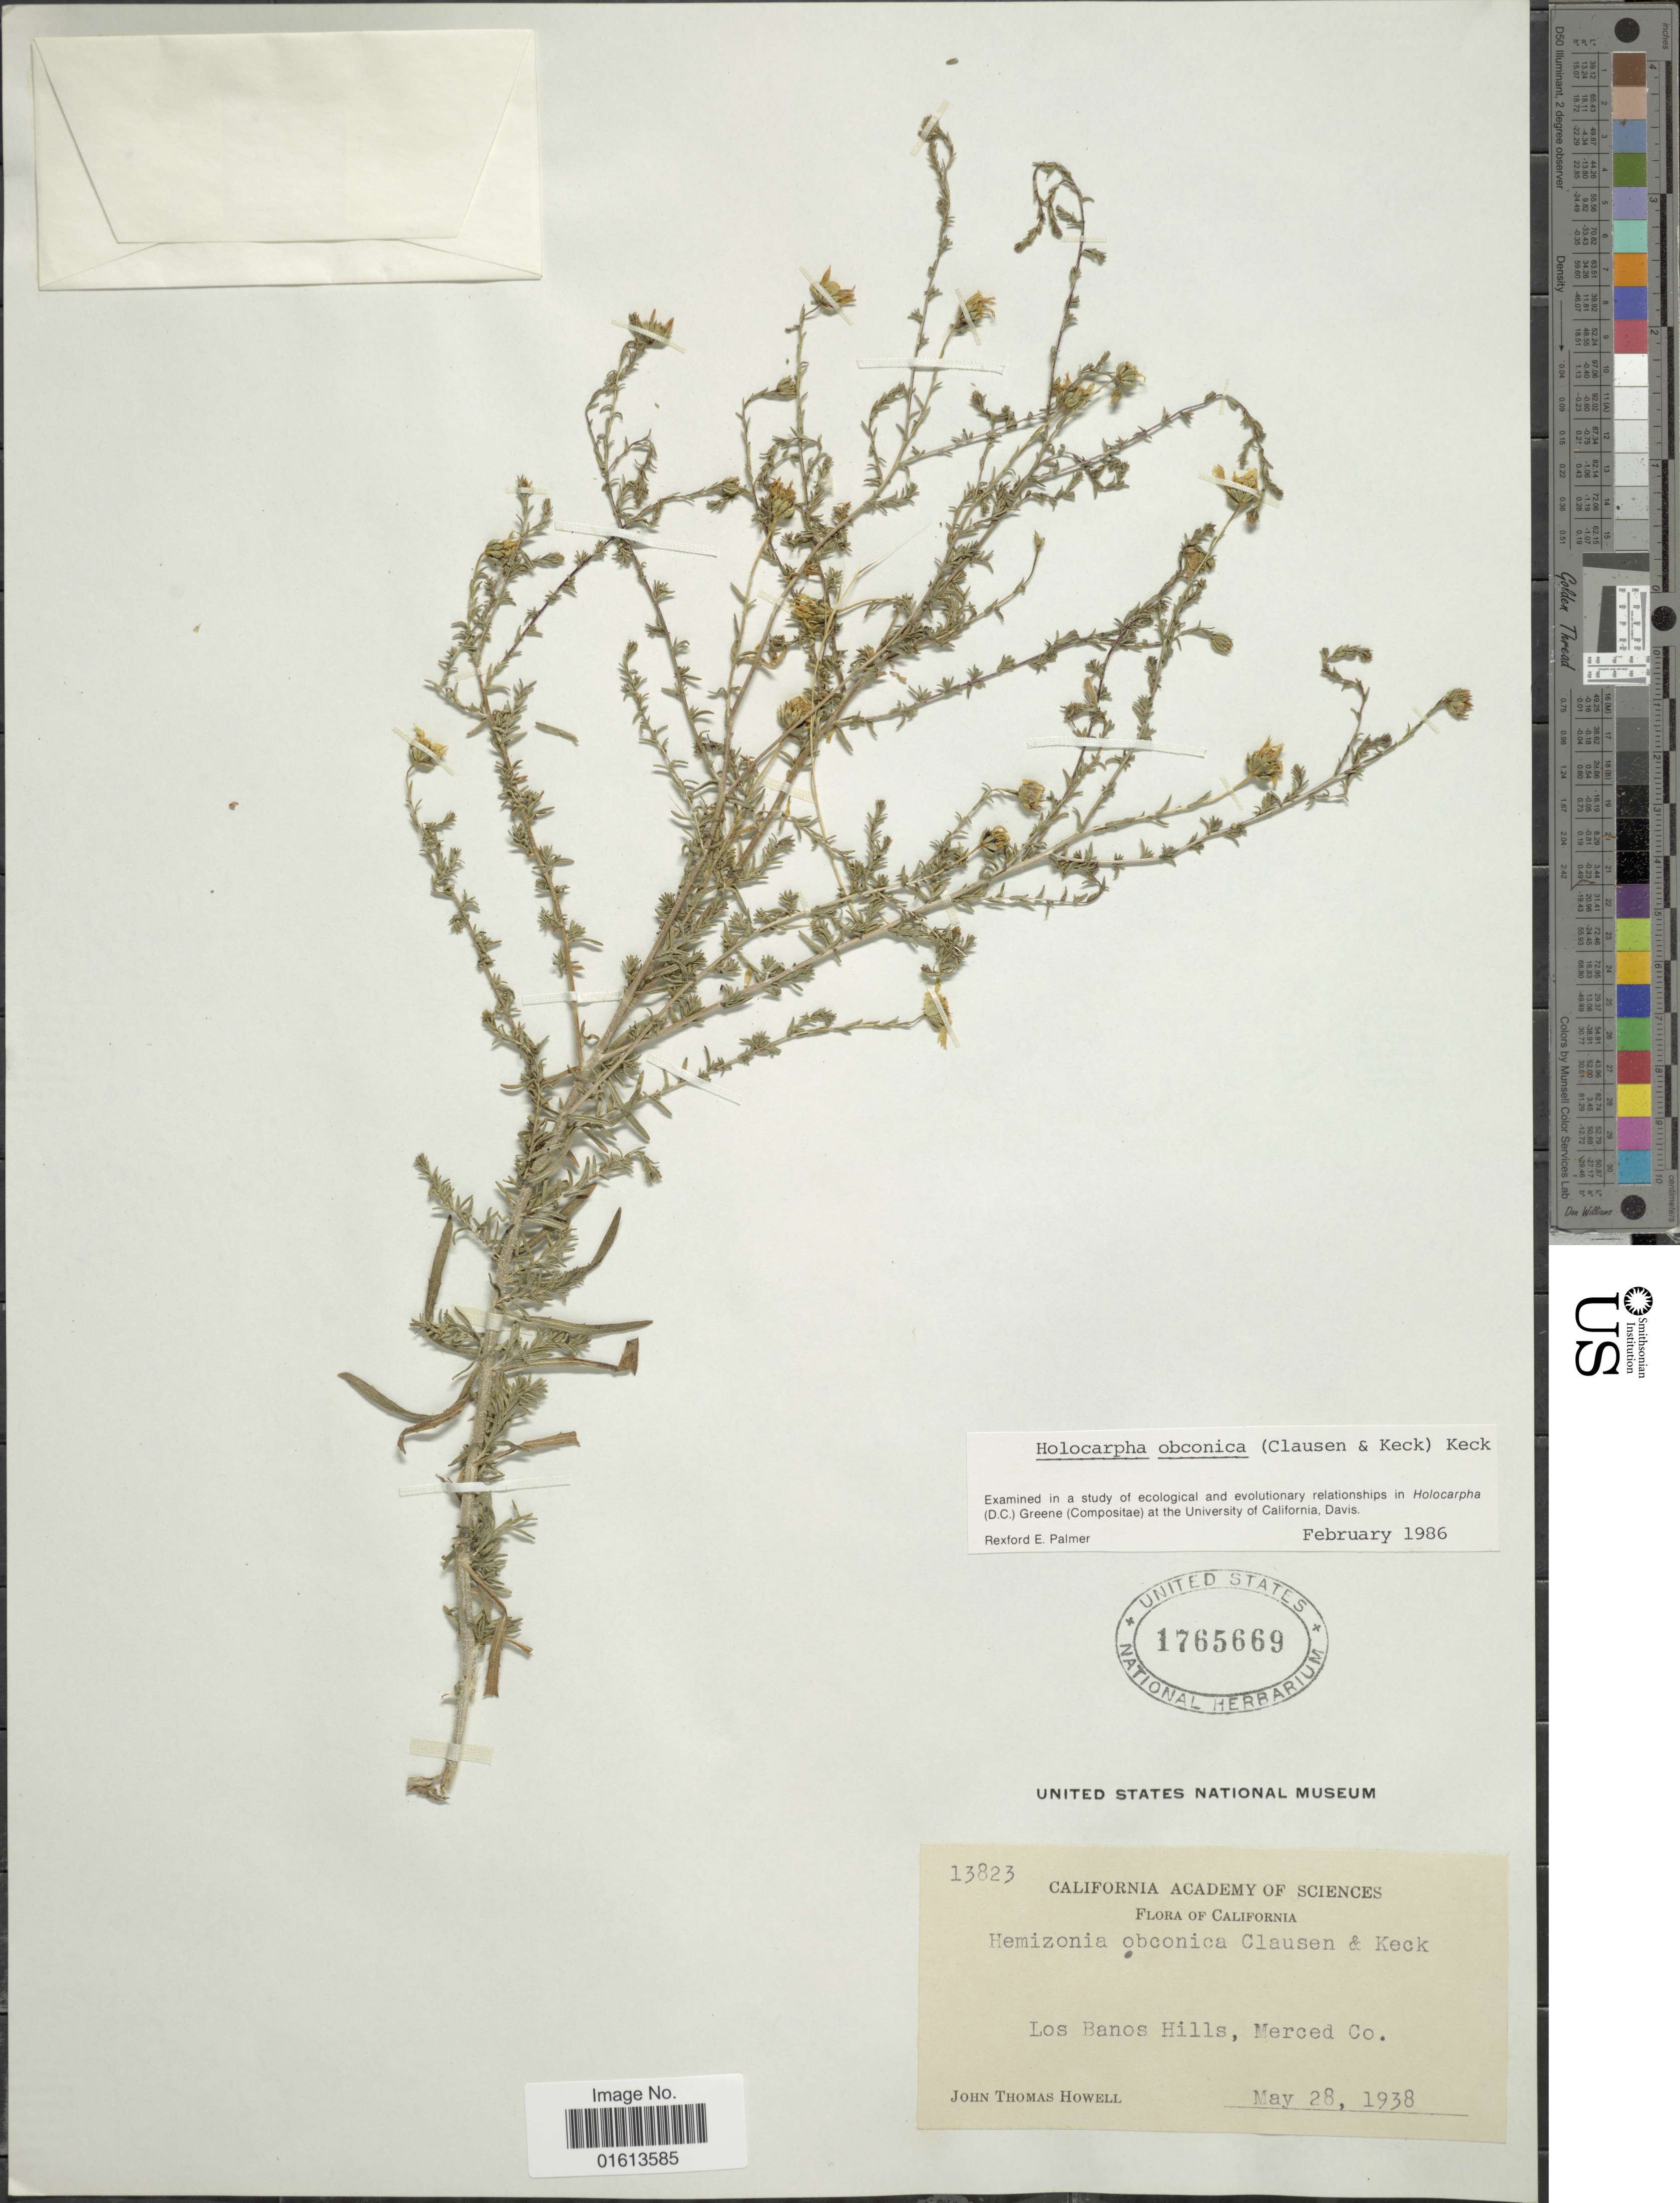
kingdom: Plantae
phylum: Tracheophyta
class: Magnoliopsida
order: Asterales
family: Asteraceae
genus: Holocarpha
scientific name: Holocarpha obconica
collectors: J. T. Howell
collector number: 13823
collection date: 1938-05-28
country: United States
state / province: California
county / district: Merced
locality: California. Los Banos Hills, Merced Co.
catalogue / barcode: US 1765669